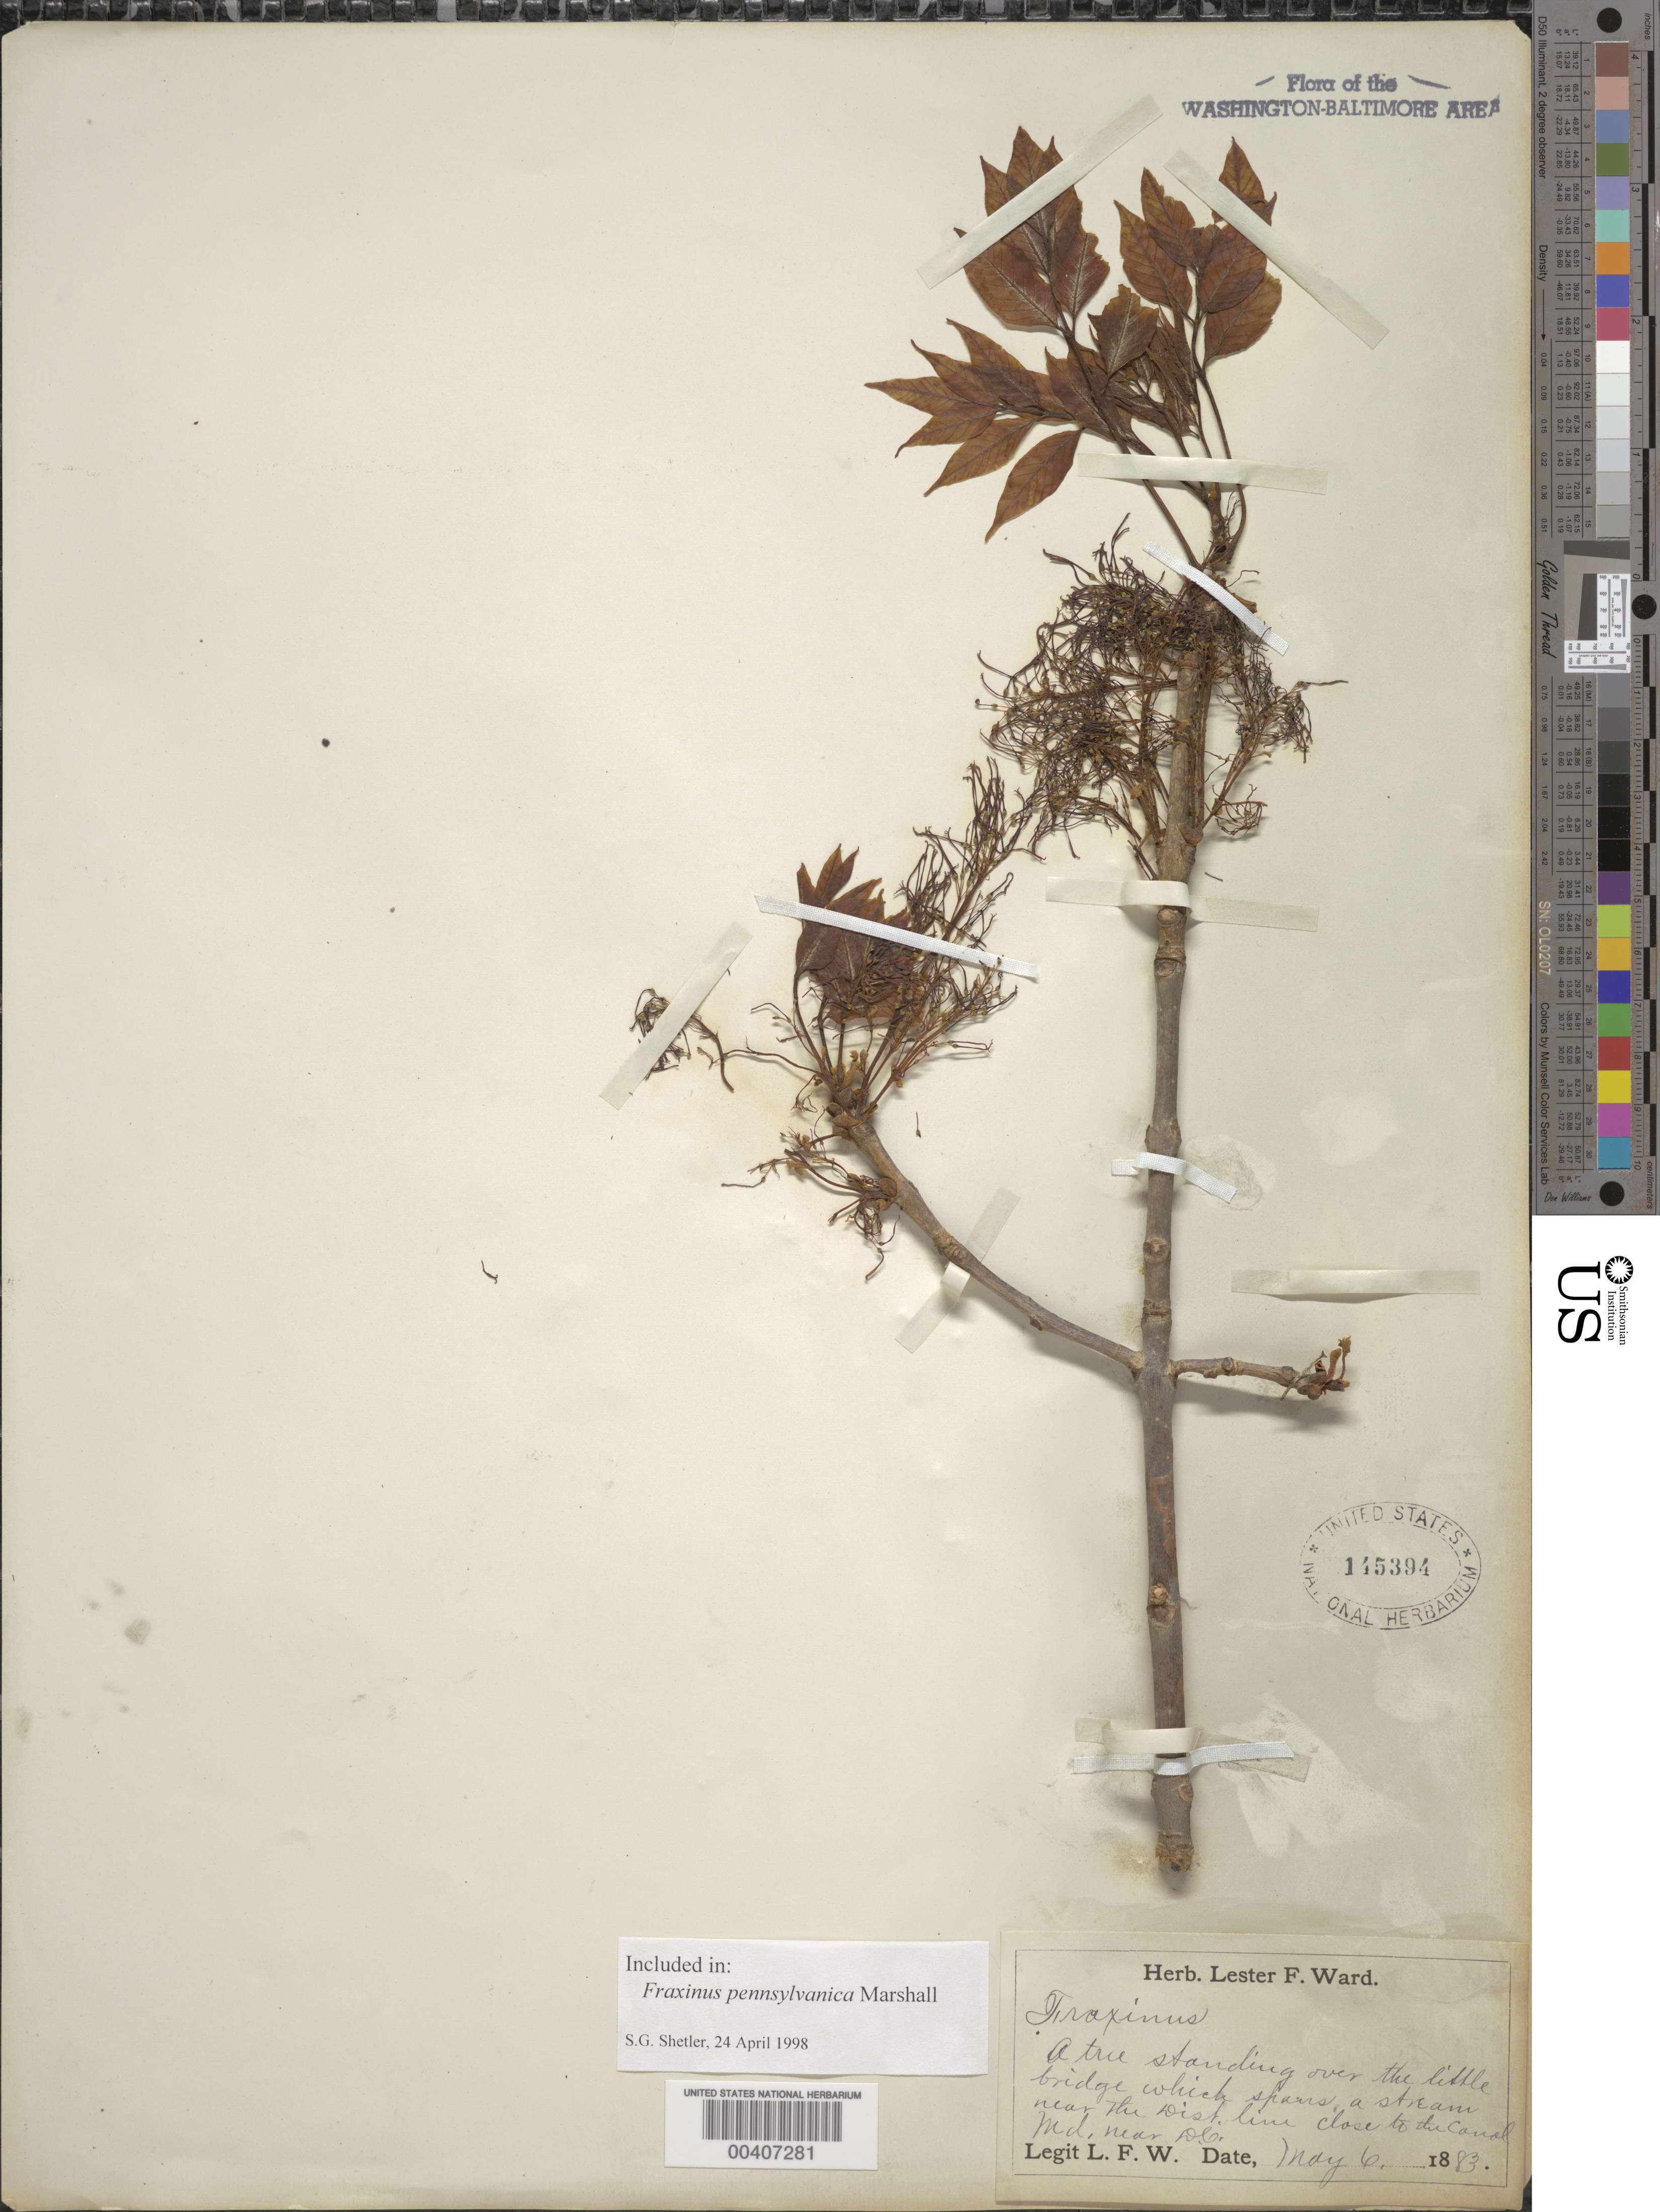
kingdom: Plantae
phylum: Tracheophyta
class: Magnoliopsida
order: Lamiales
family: Oleaceae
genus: Fraxinus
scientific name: Fraxinus pennsylvanica var. subintegerrima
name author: Marshall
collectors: L. F. Ward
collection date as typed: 06 May 1883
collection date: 1883-05-06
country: United States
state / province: District of Columbia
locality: D.C. Line by Canal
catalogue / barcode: US 145394